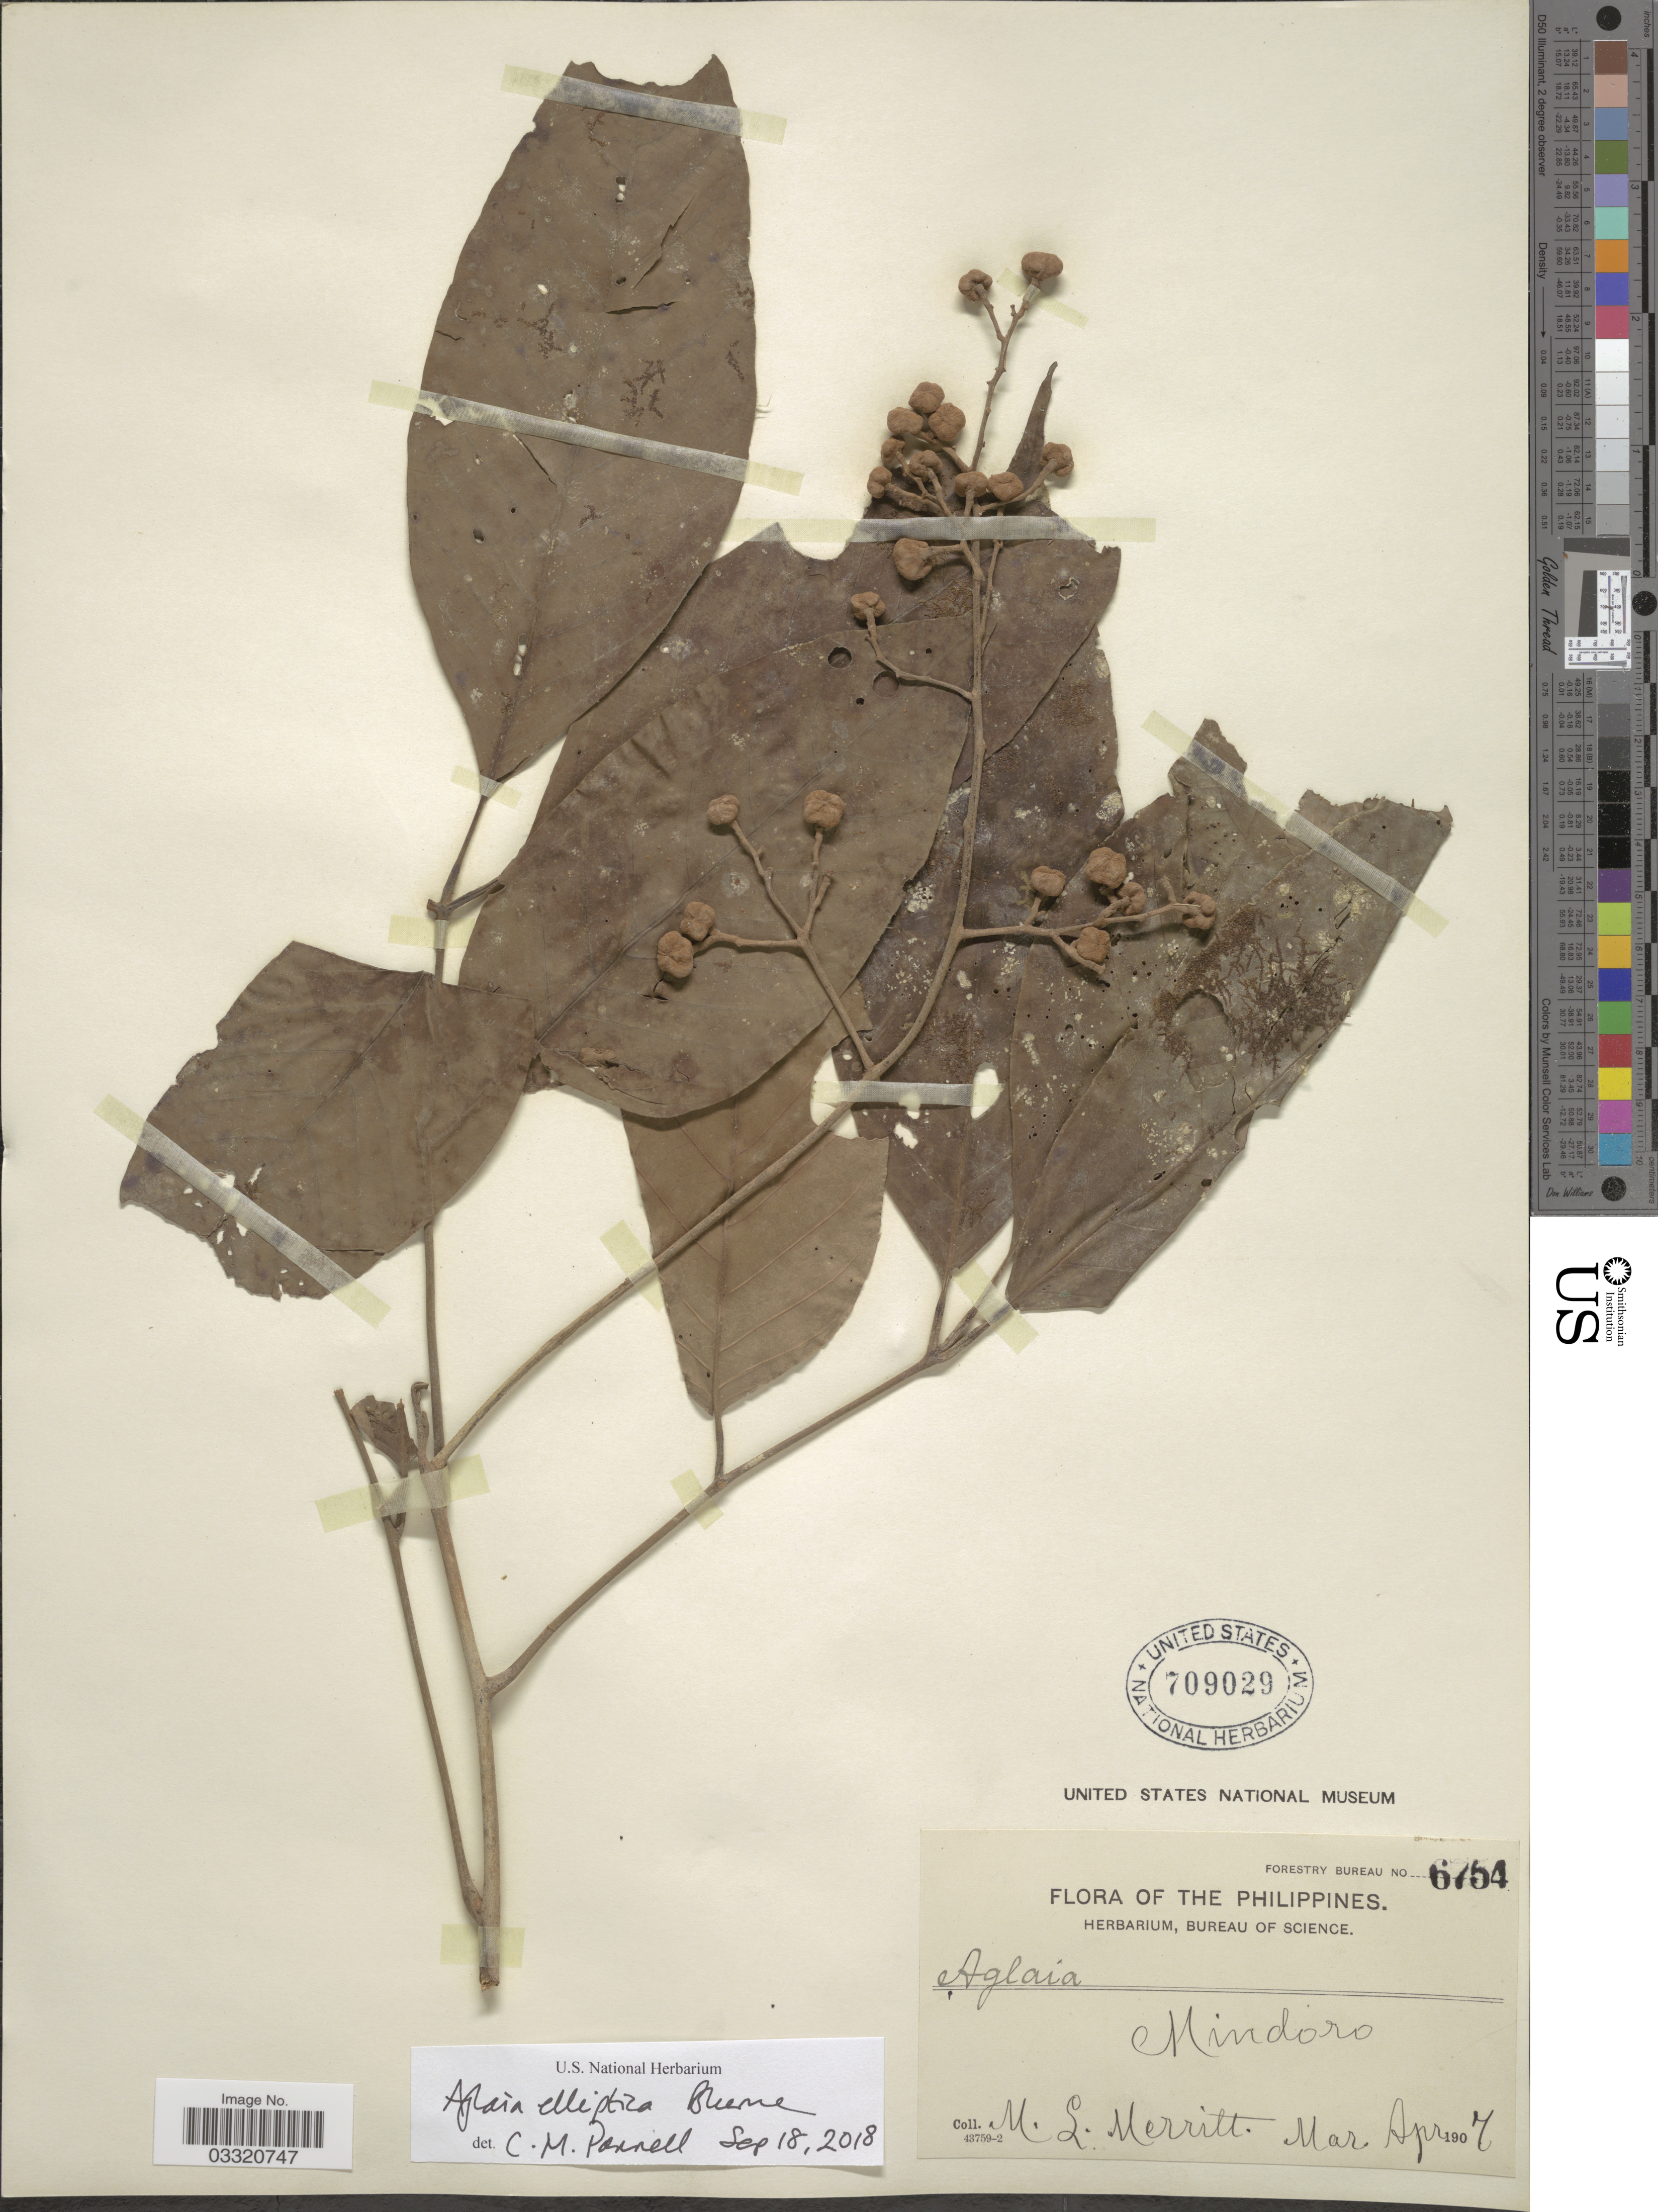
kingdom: Plantae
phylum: Tracheophyta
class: Magnoliopsida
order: Sapindales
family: Meliaceae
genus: Aglaia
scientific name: Aglaia elliptica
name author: Blume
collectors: M. L. Merritt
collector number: Forestry Bureau 6754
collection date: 1907-03/1907-04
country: Philippines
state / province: Mimaropa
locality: Mindoro.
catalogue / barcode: US 709029